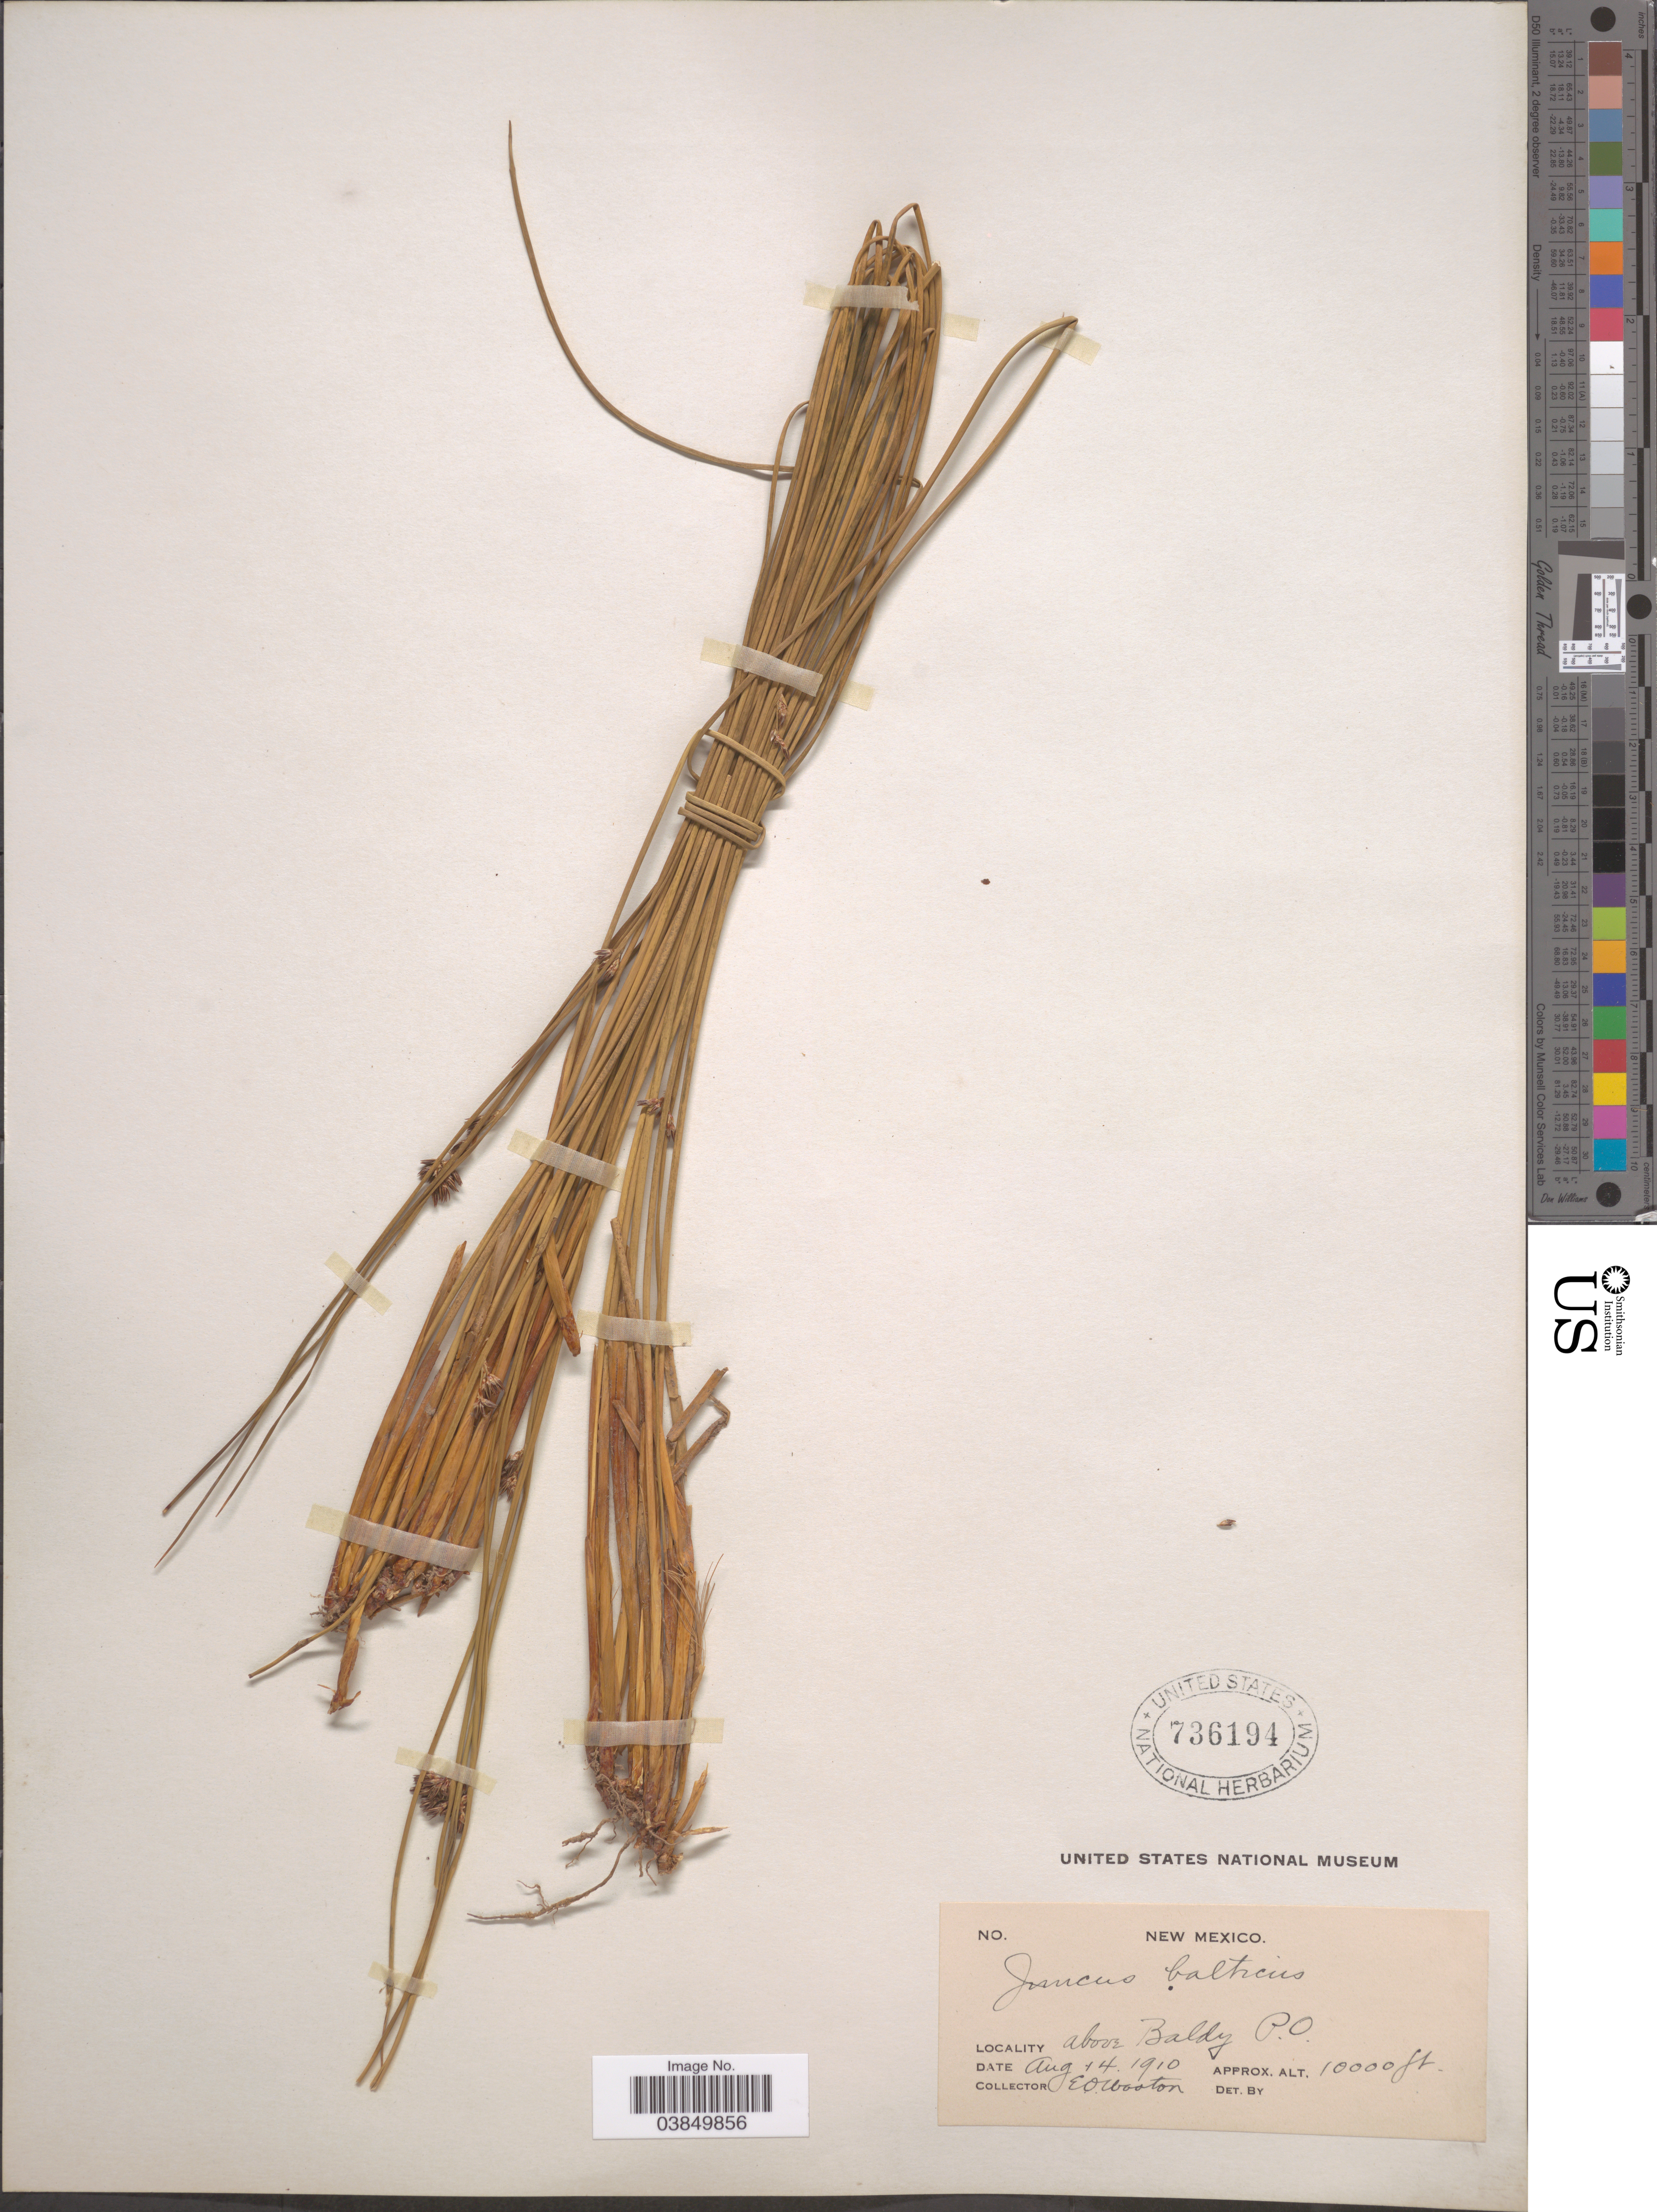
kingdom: Plantae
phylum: Tracheophyta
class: Liliopsida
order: Poales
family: Juncaceae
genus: Juncus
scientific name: Juncus balticus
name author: Willd.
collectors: E. O. Wooton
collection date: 1910-08-14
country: United States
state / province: New Mexico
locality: Above Baldy P. O.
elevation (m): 3048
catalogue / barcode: US 736194